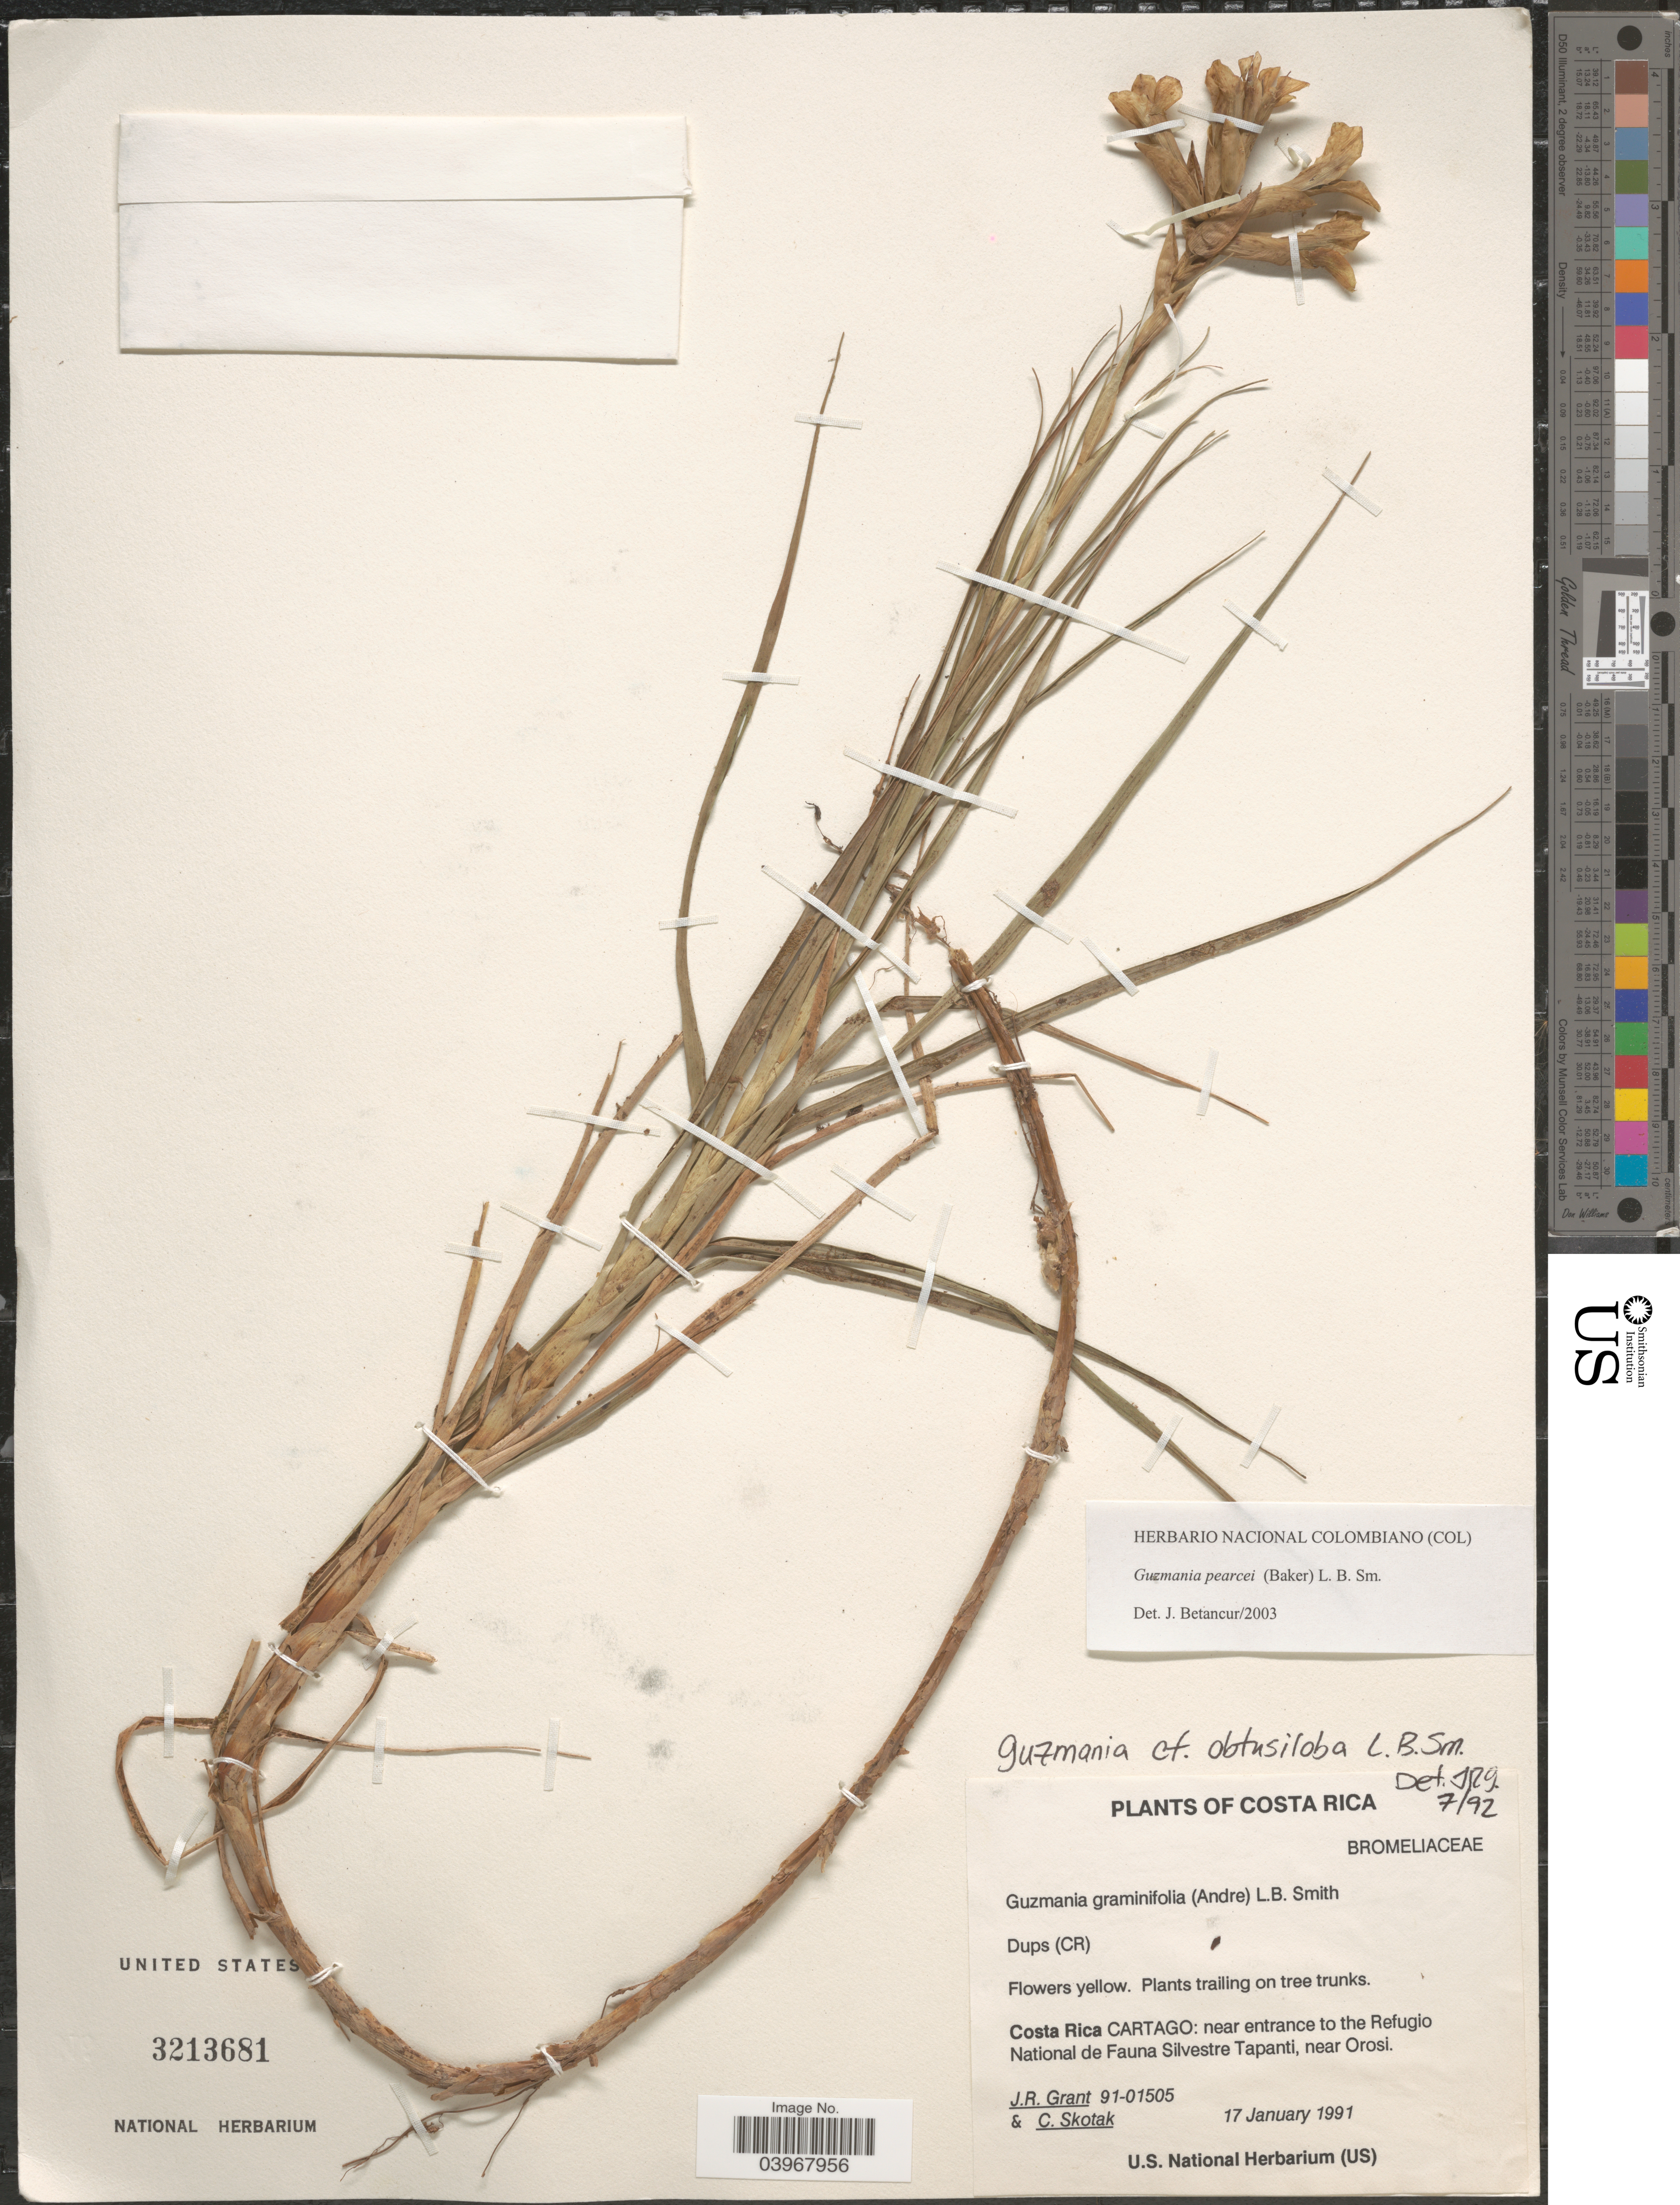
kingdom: Plantae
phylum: Tracheophyta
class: Liliopsida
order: Poales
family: Bromeliaceae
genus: Guzmania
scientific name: Guzmania pearcei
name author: L.B. Sm.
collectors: J. Grant & C. Skotak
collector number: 91-01505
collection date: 1991-01-17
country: Costa Rica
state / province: Cartago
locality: Near entrance to the Refugio National de Fauna Silvestre Tapanti, near Orosi.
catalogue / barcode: US 3213681